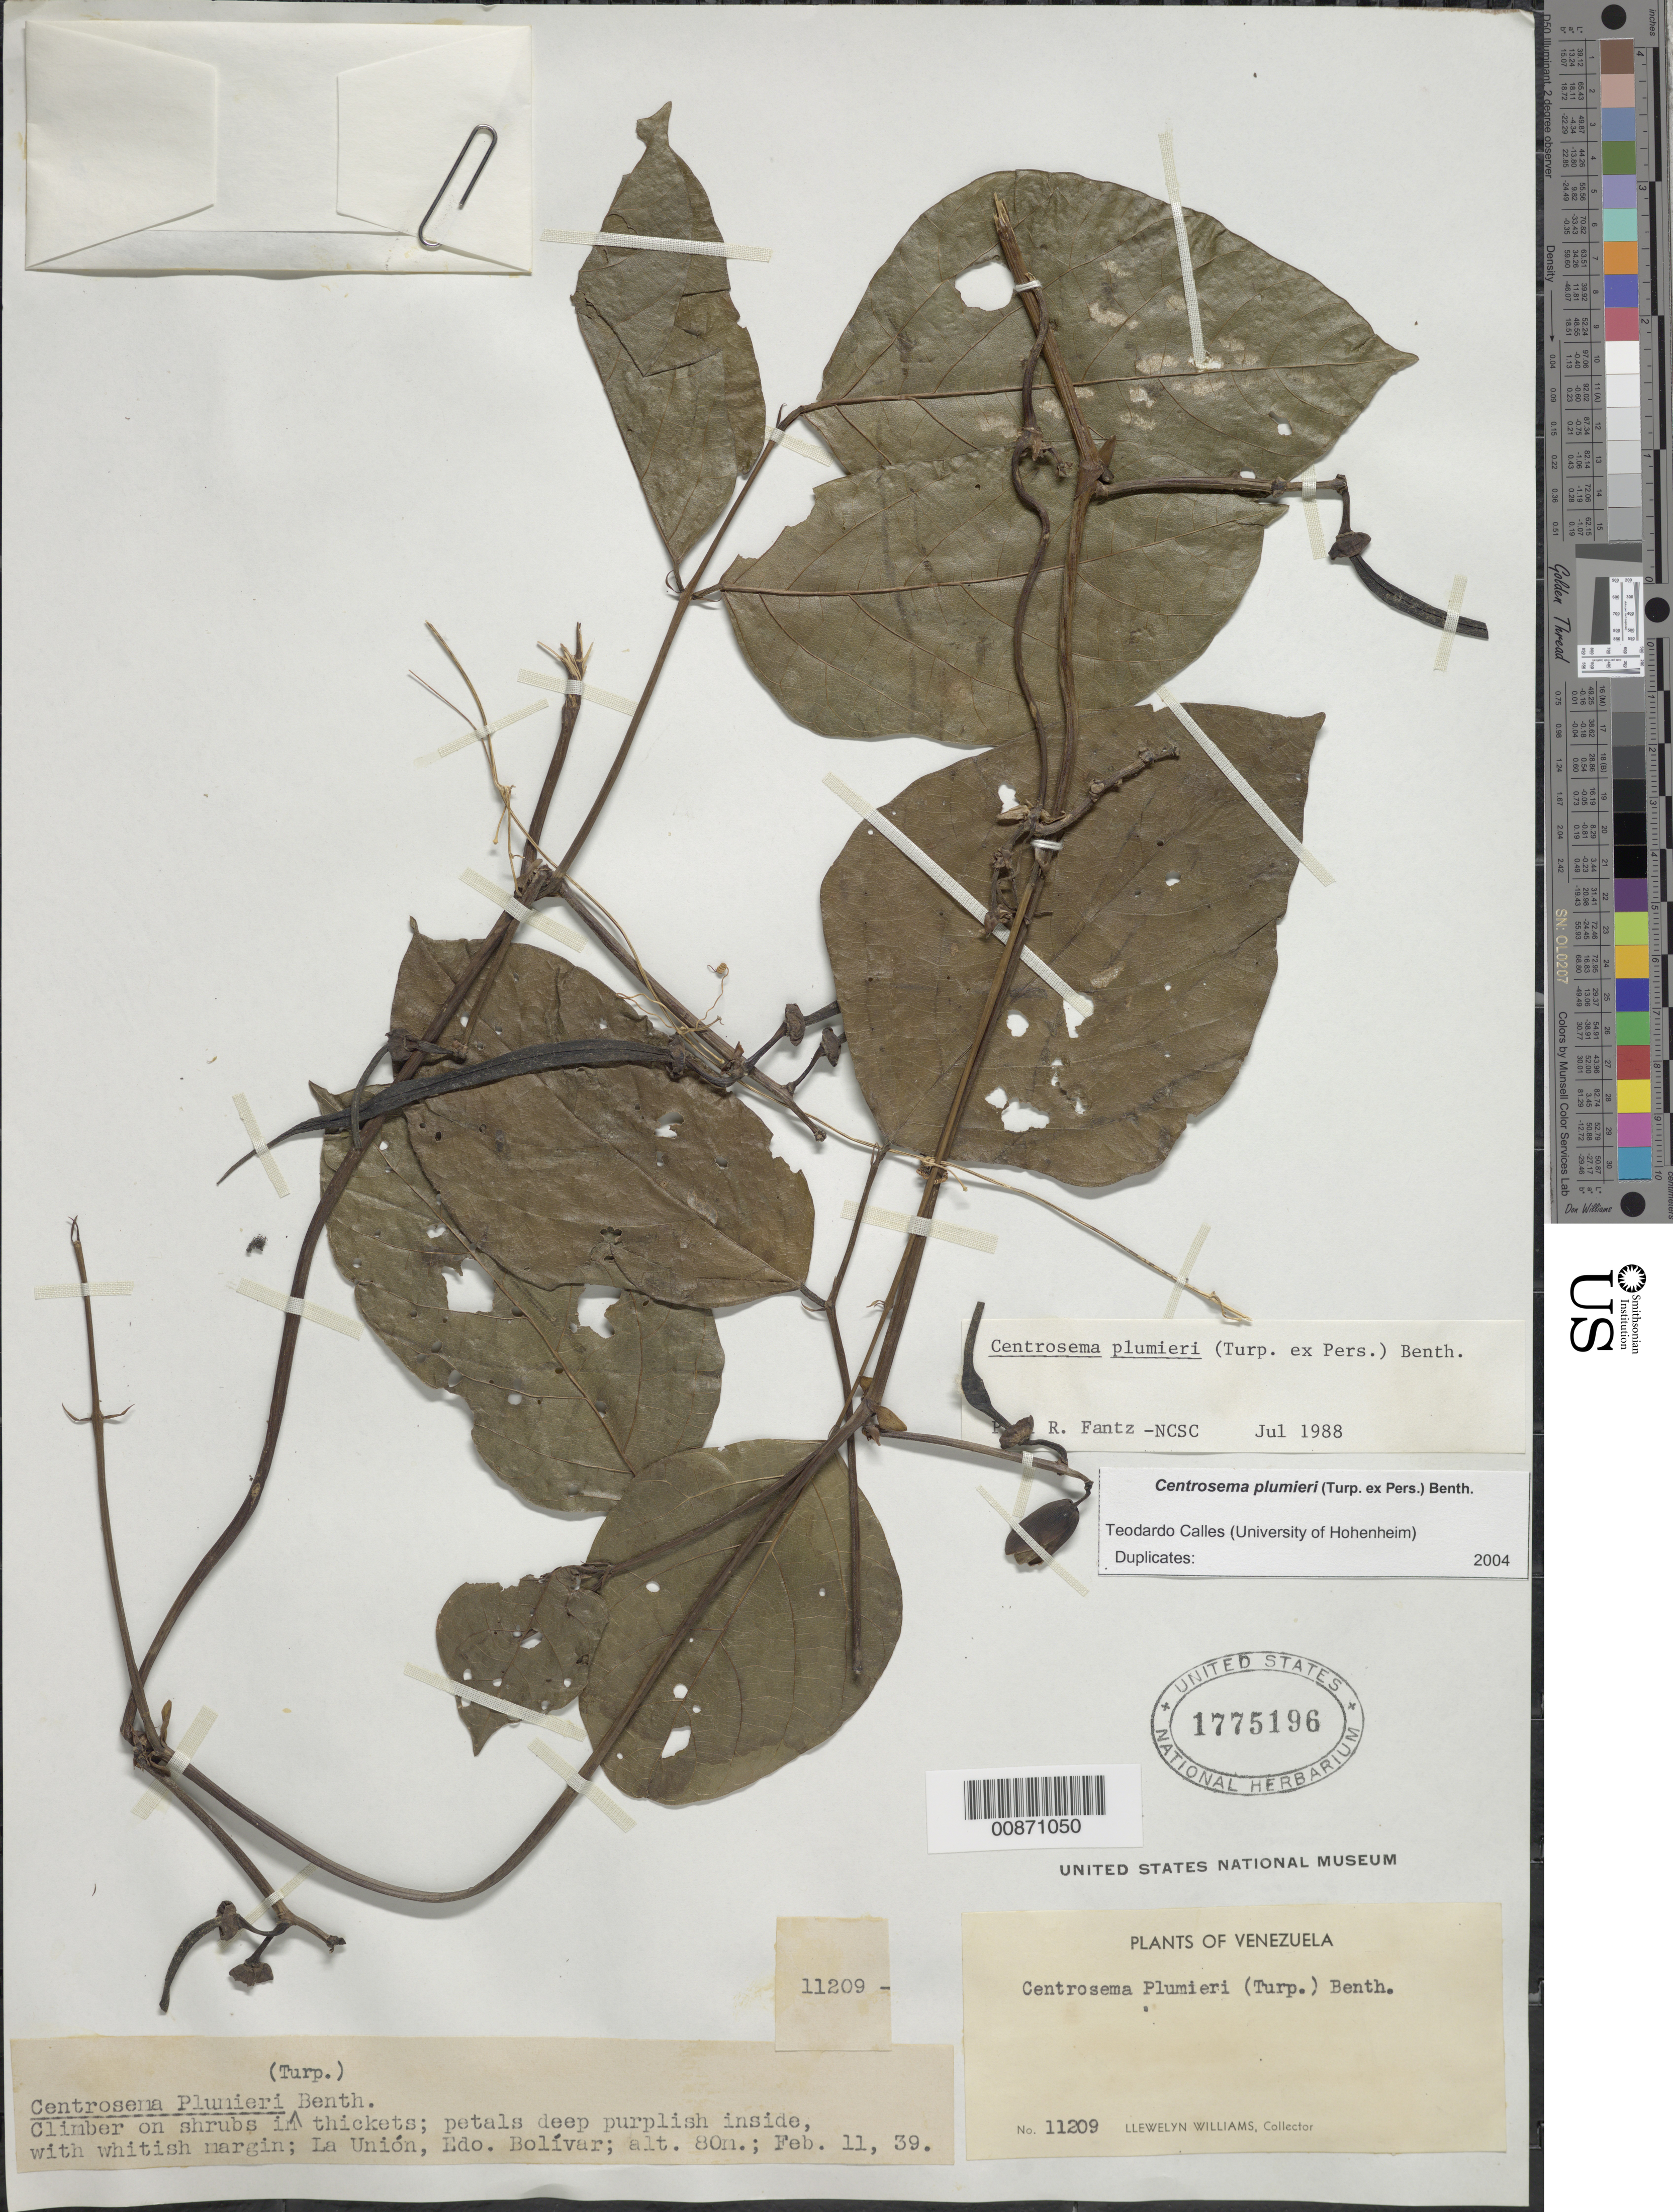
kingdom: Plantae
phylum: Tracheophyta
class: Magnoliopsida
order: Fabales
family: Fabaceae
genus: Centrosema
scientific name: Centrosema plumieri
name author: (Turpin ex Pers.) Benth.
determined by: Calles, T.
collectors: Ll. Williams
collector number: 11209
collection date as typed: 11-Feb-39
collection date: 1939-02-11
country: Venezuela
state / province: Bolívar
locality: La Unión, Medio Caura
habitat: On shrubs in thickets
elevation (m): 80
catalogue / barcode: US 1775196